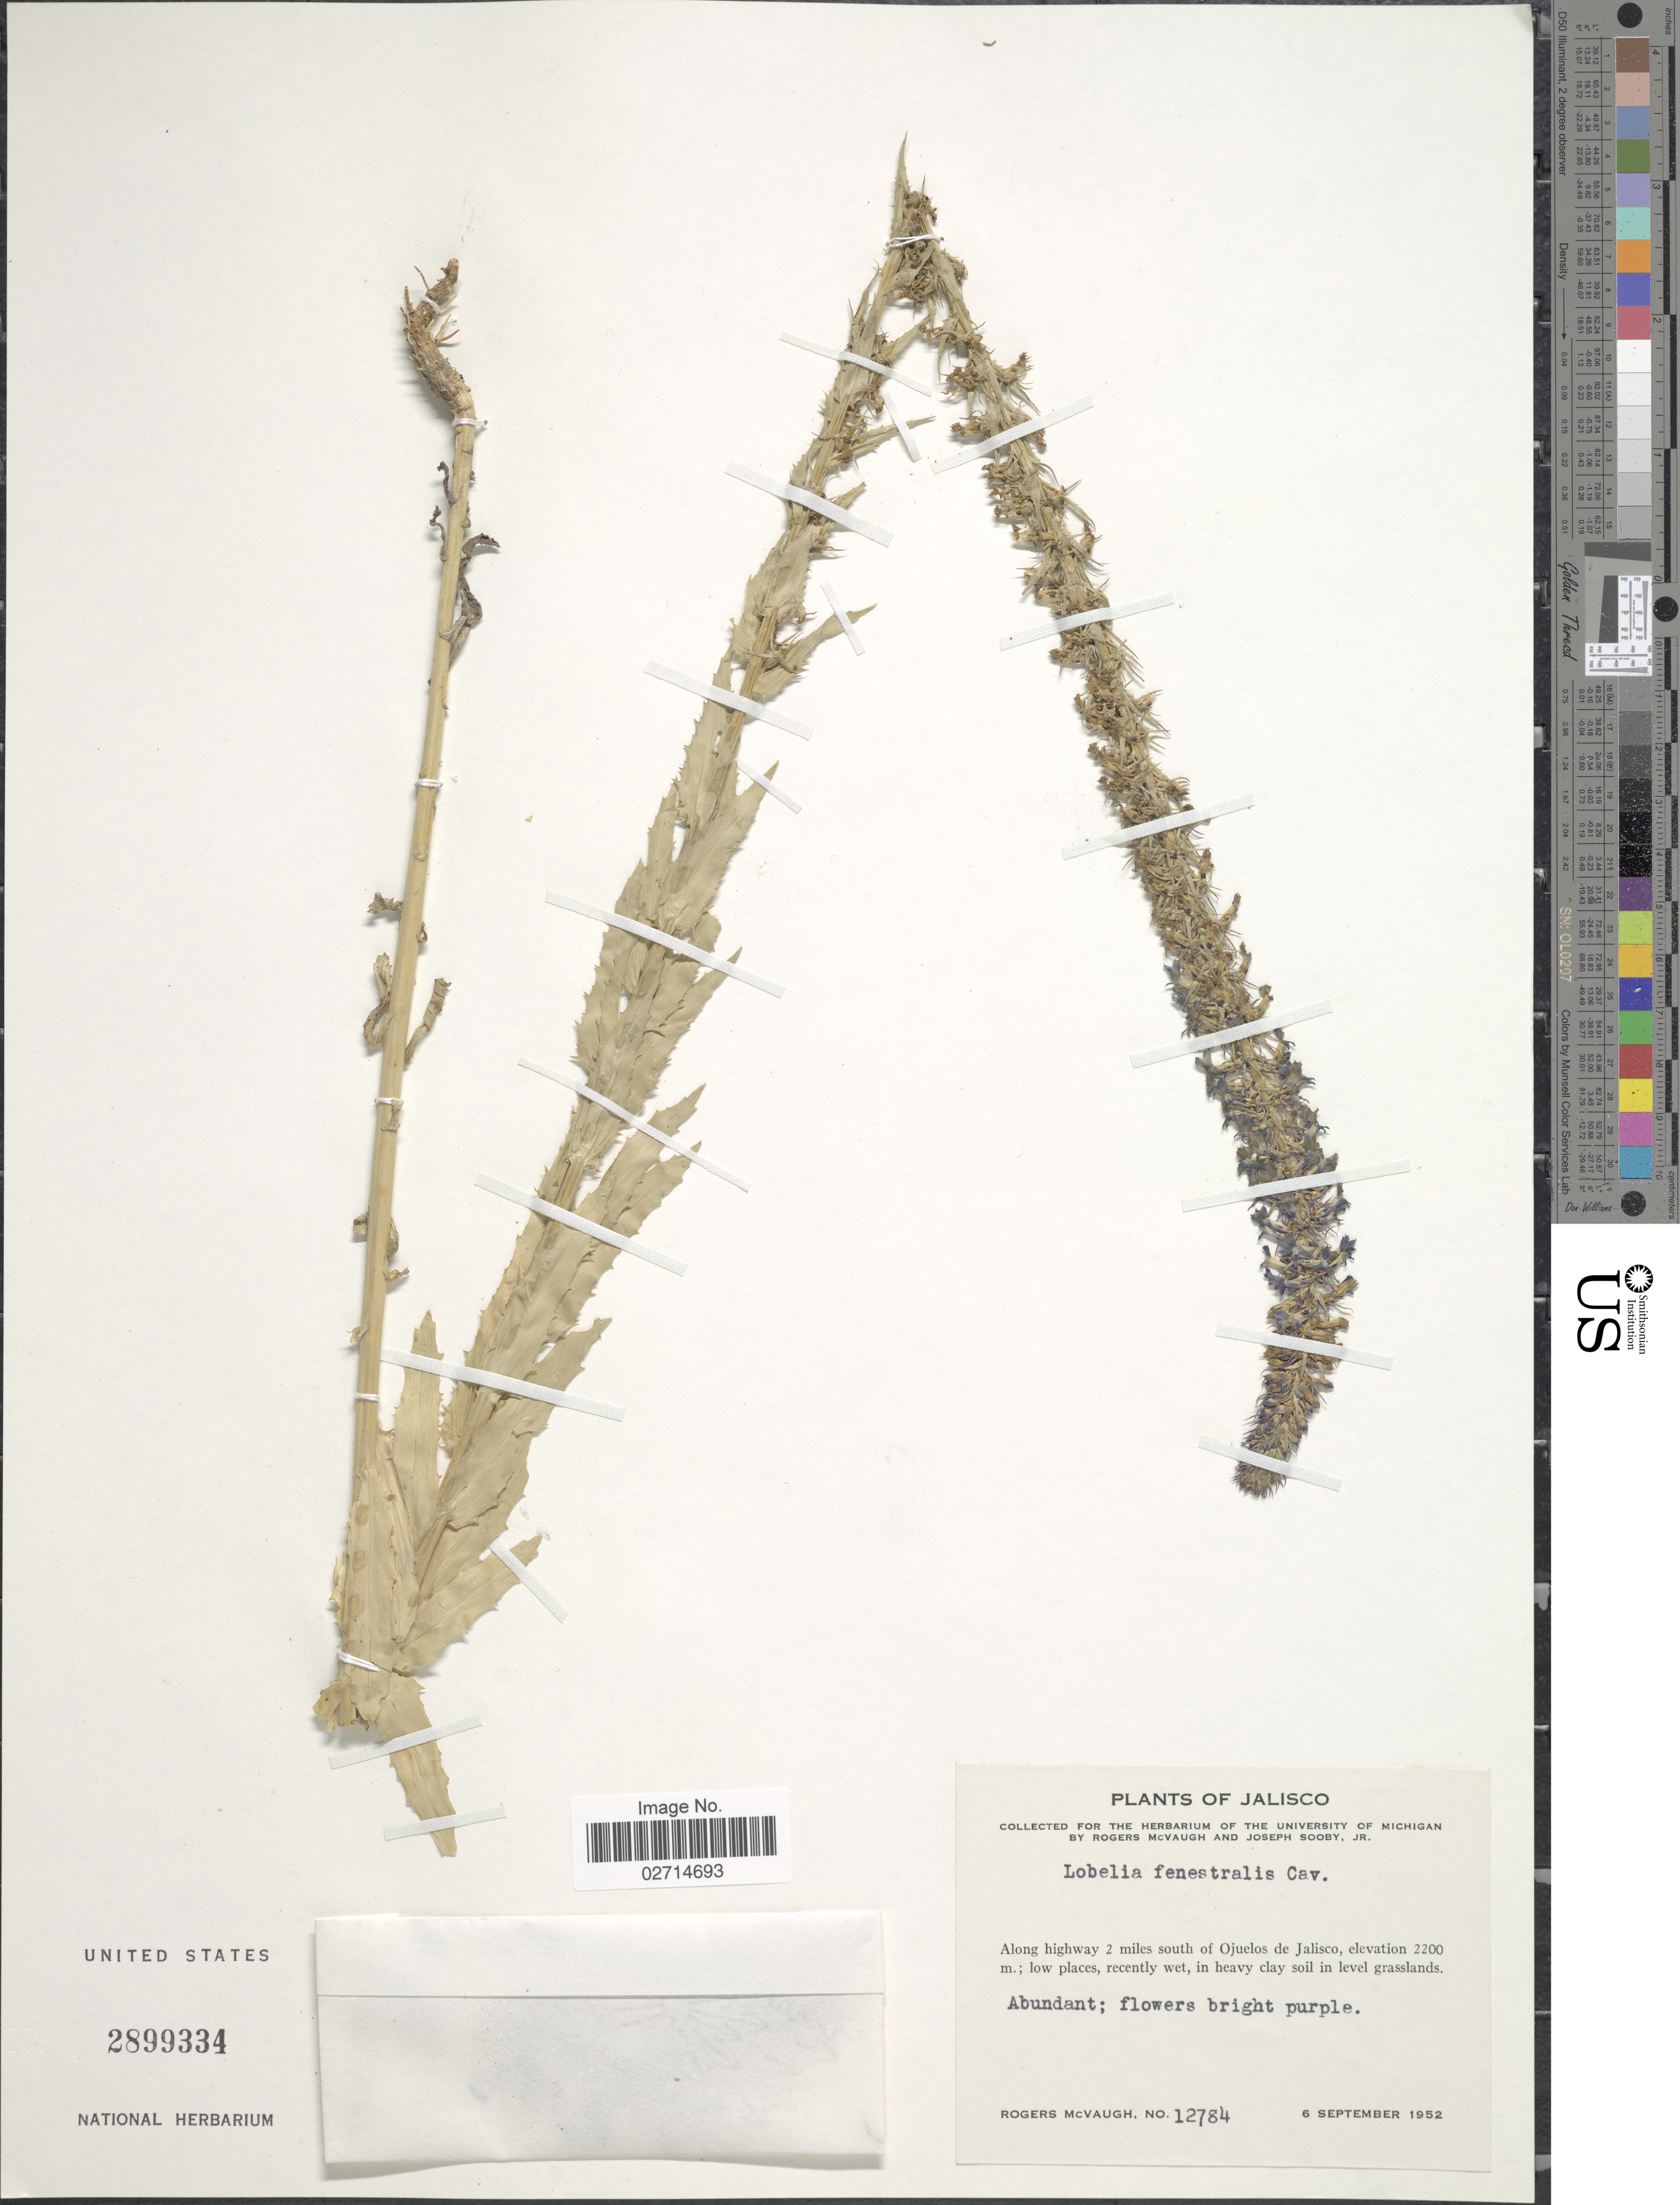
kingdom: Plantae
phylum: Tracheophyta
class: Magnoliopsida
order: Asterales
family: Campanulaceae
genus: Lobelia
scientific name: Lobelia fenestralis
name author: Cav.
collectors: R. McVaugh & J. Sooby Jr.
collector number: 12784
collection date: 1952-09-06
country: Mexico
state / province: Jalisco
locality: Along highway 2 miles south of Ojuelos de Jalisco.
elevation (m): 2200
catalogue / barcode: US 2899334